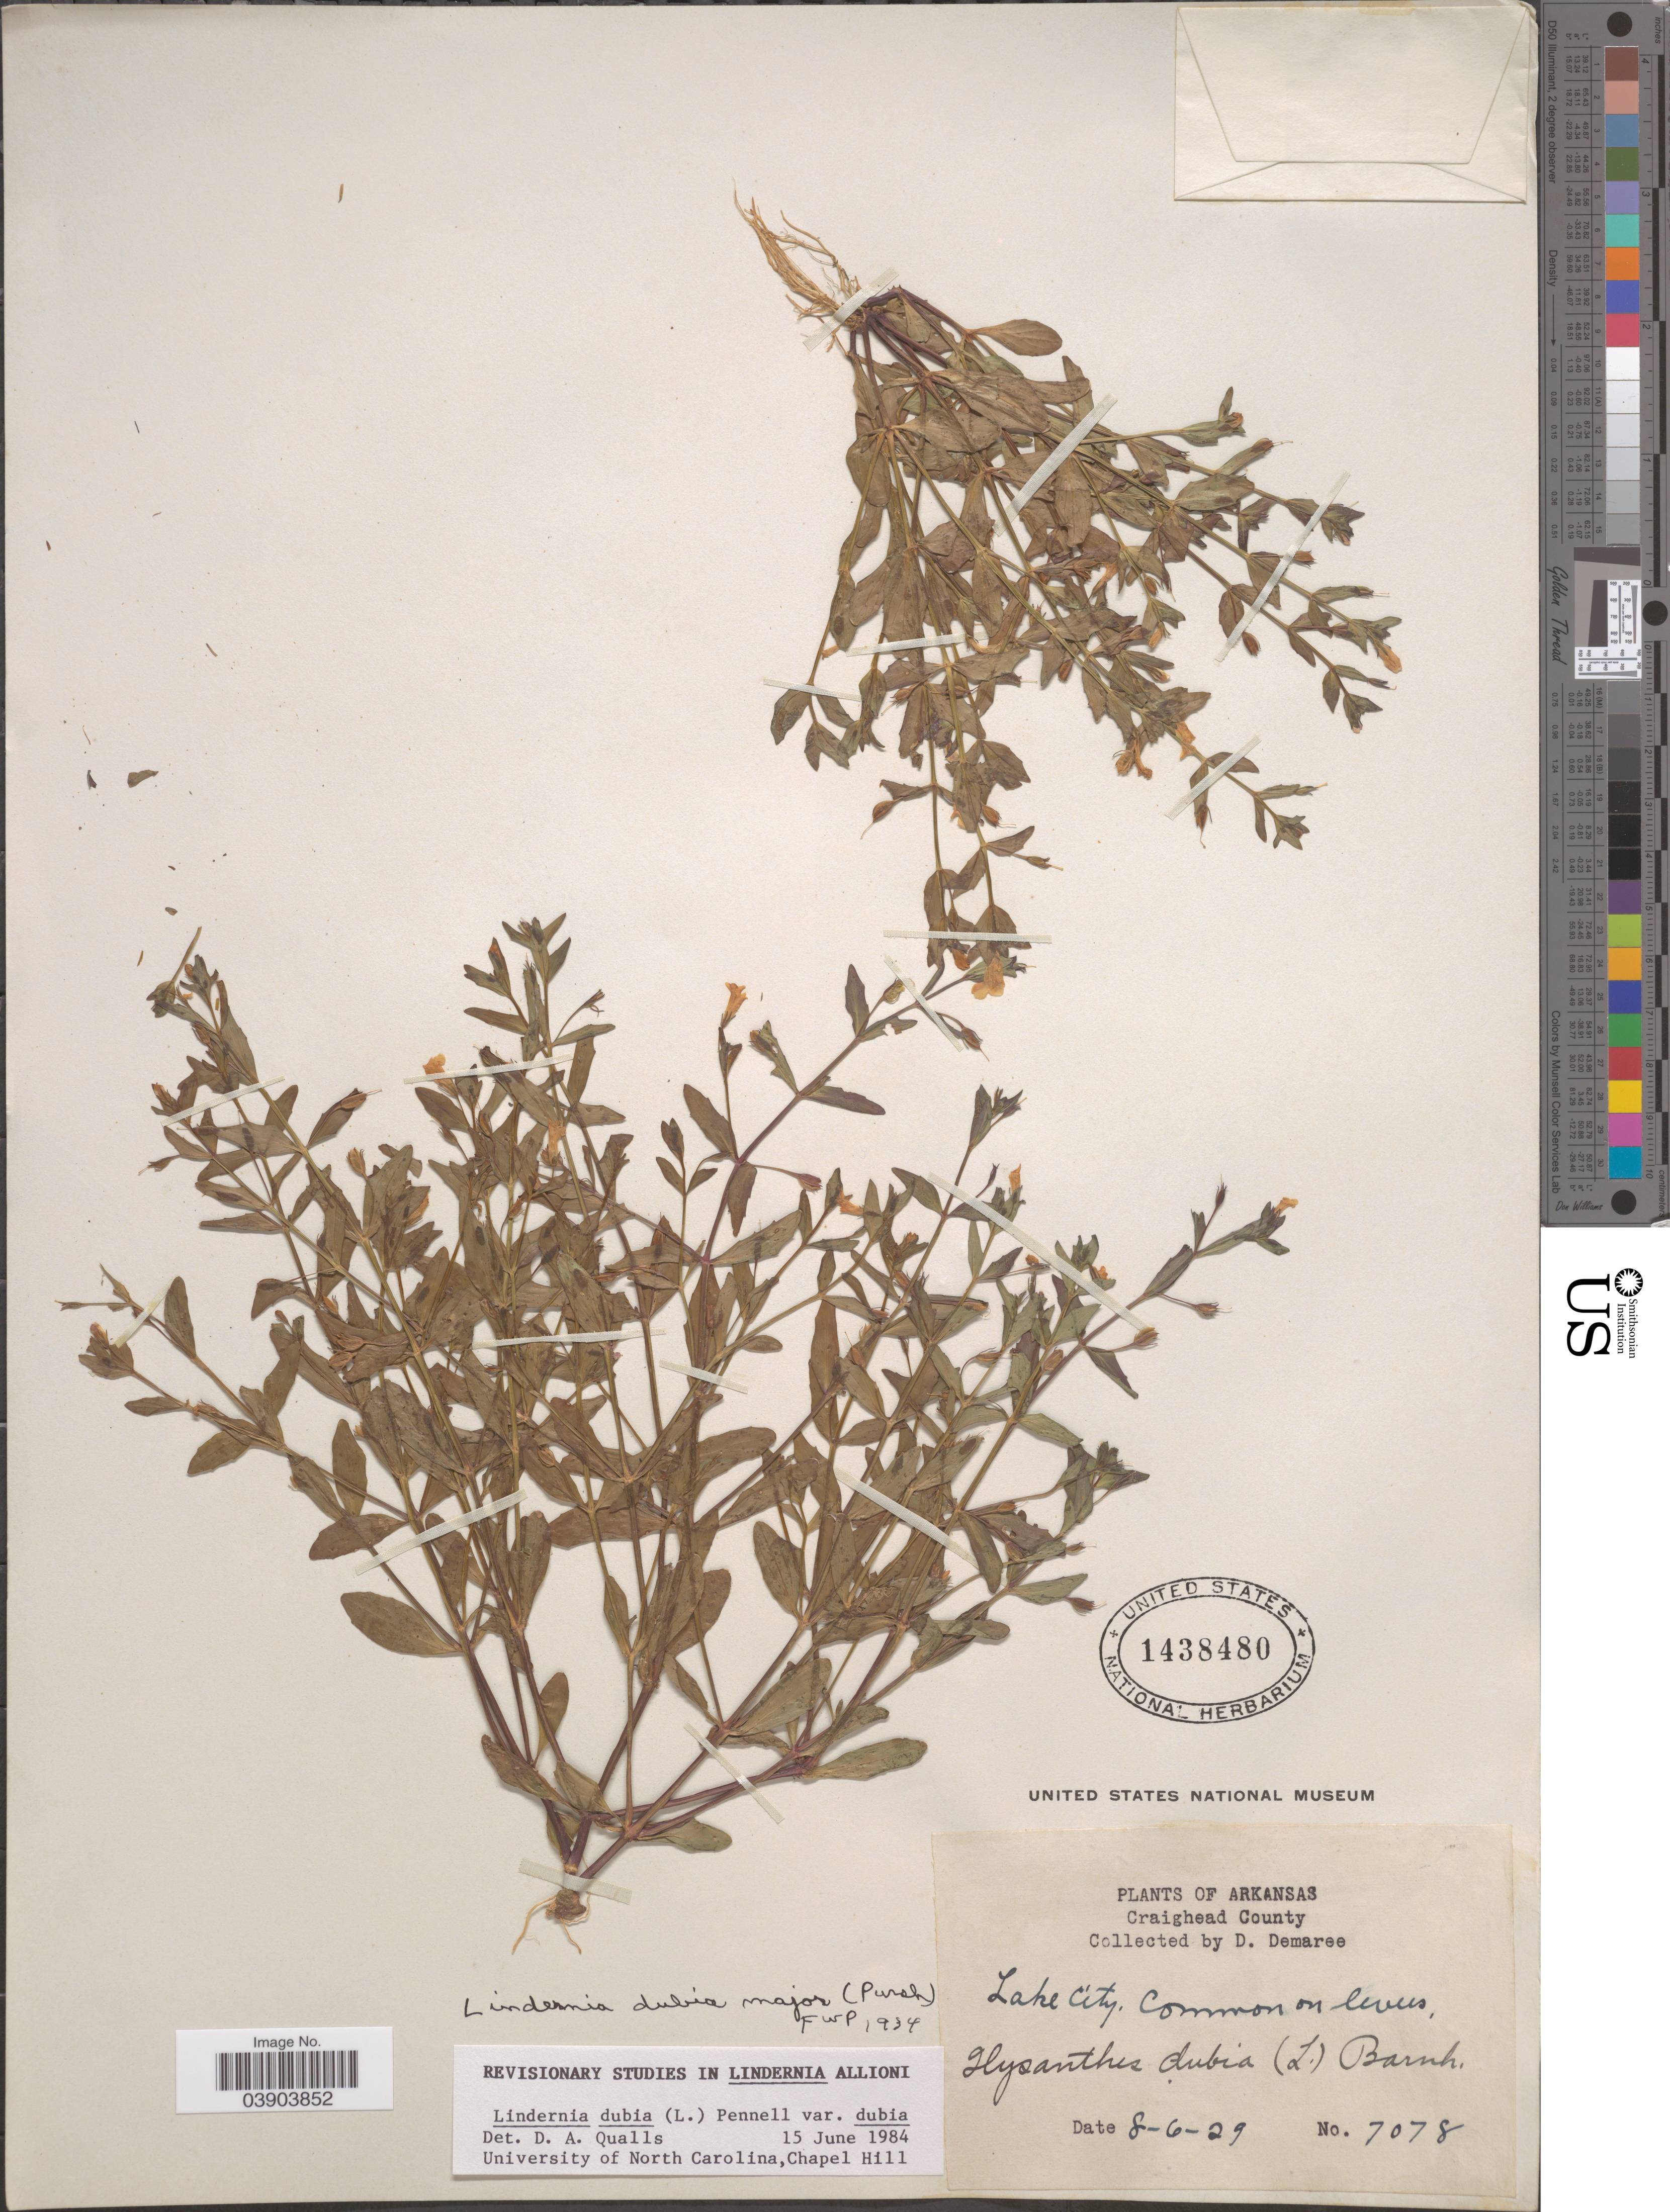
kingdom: Plantae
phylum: Tracheophyta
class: Magnoliopsida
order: Lamiales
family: Linderniaceae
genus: Lindernia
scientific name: Lindernia dubia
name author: (L.) Pennell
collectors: D. Demaree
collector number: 7078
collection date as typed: Transcribed d/m/y: 6/8/29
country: United States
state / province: Arkansas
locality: Craighead County. Lake City.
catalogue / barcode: US 1438480